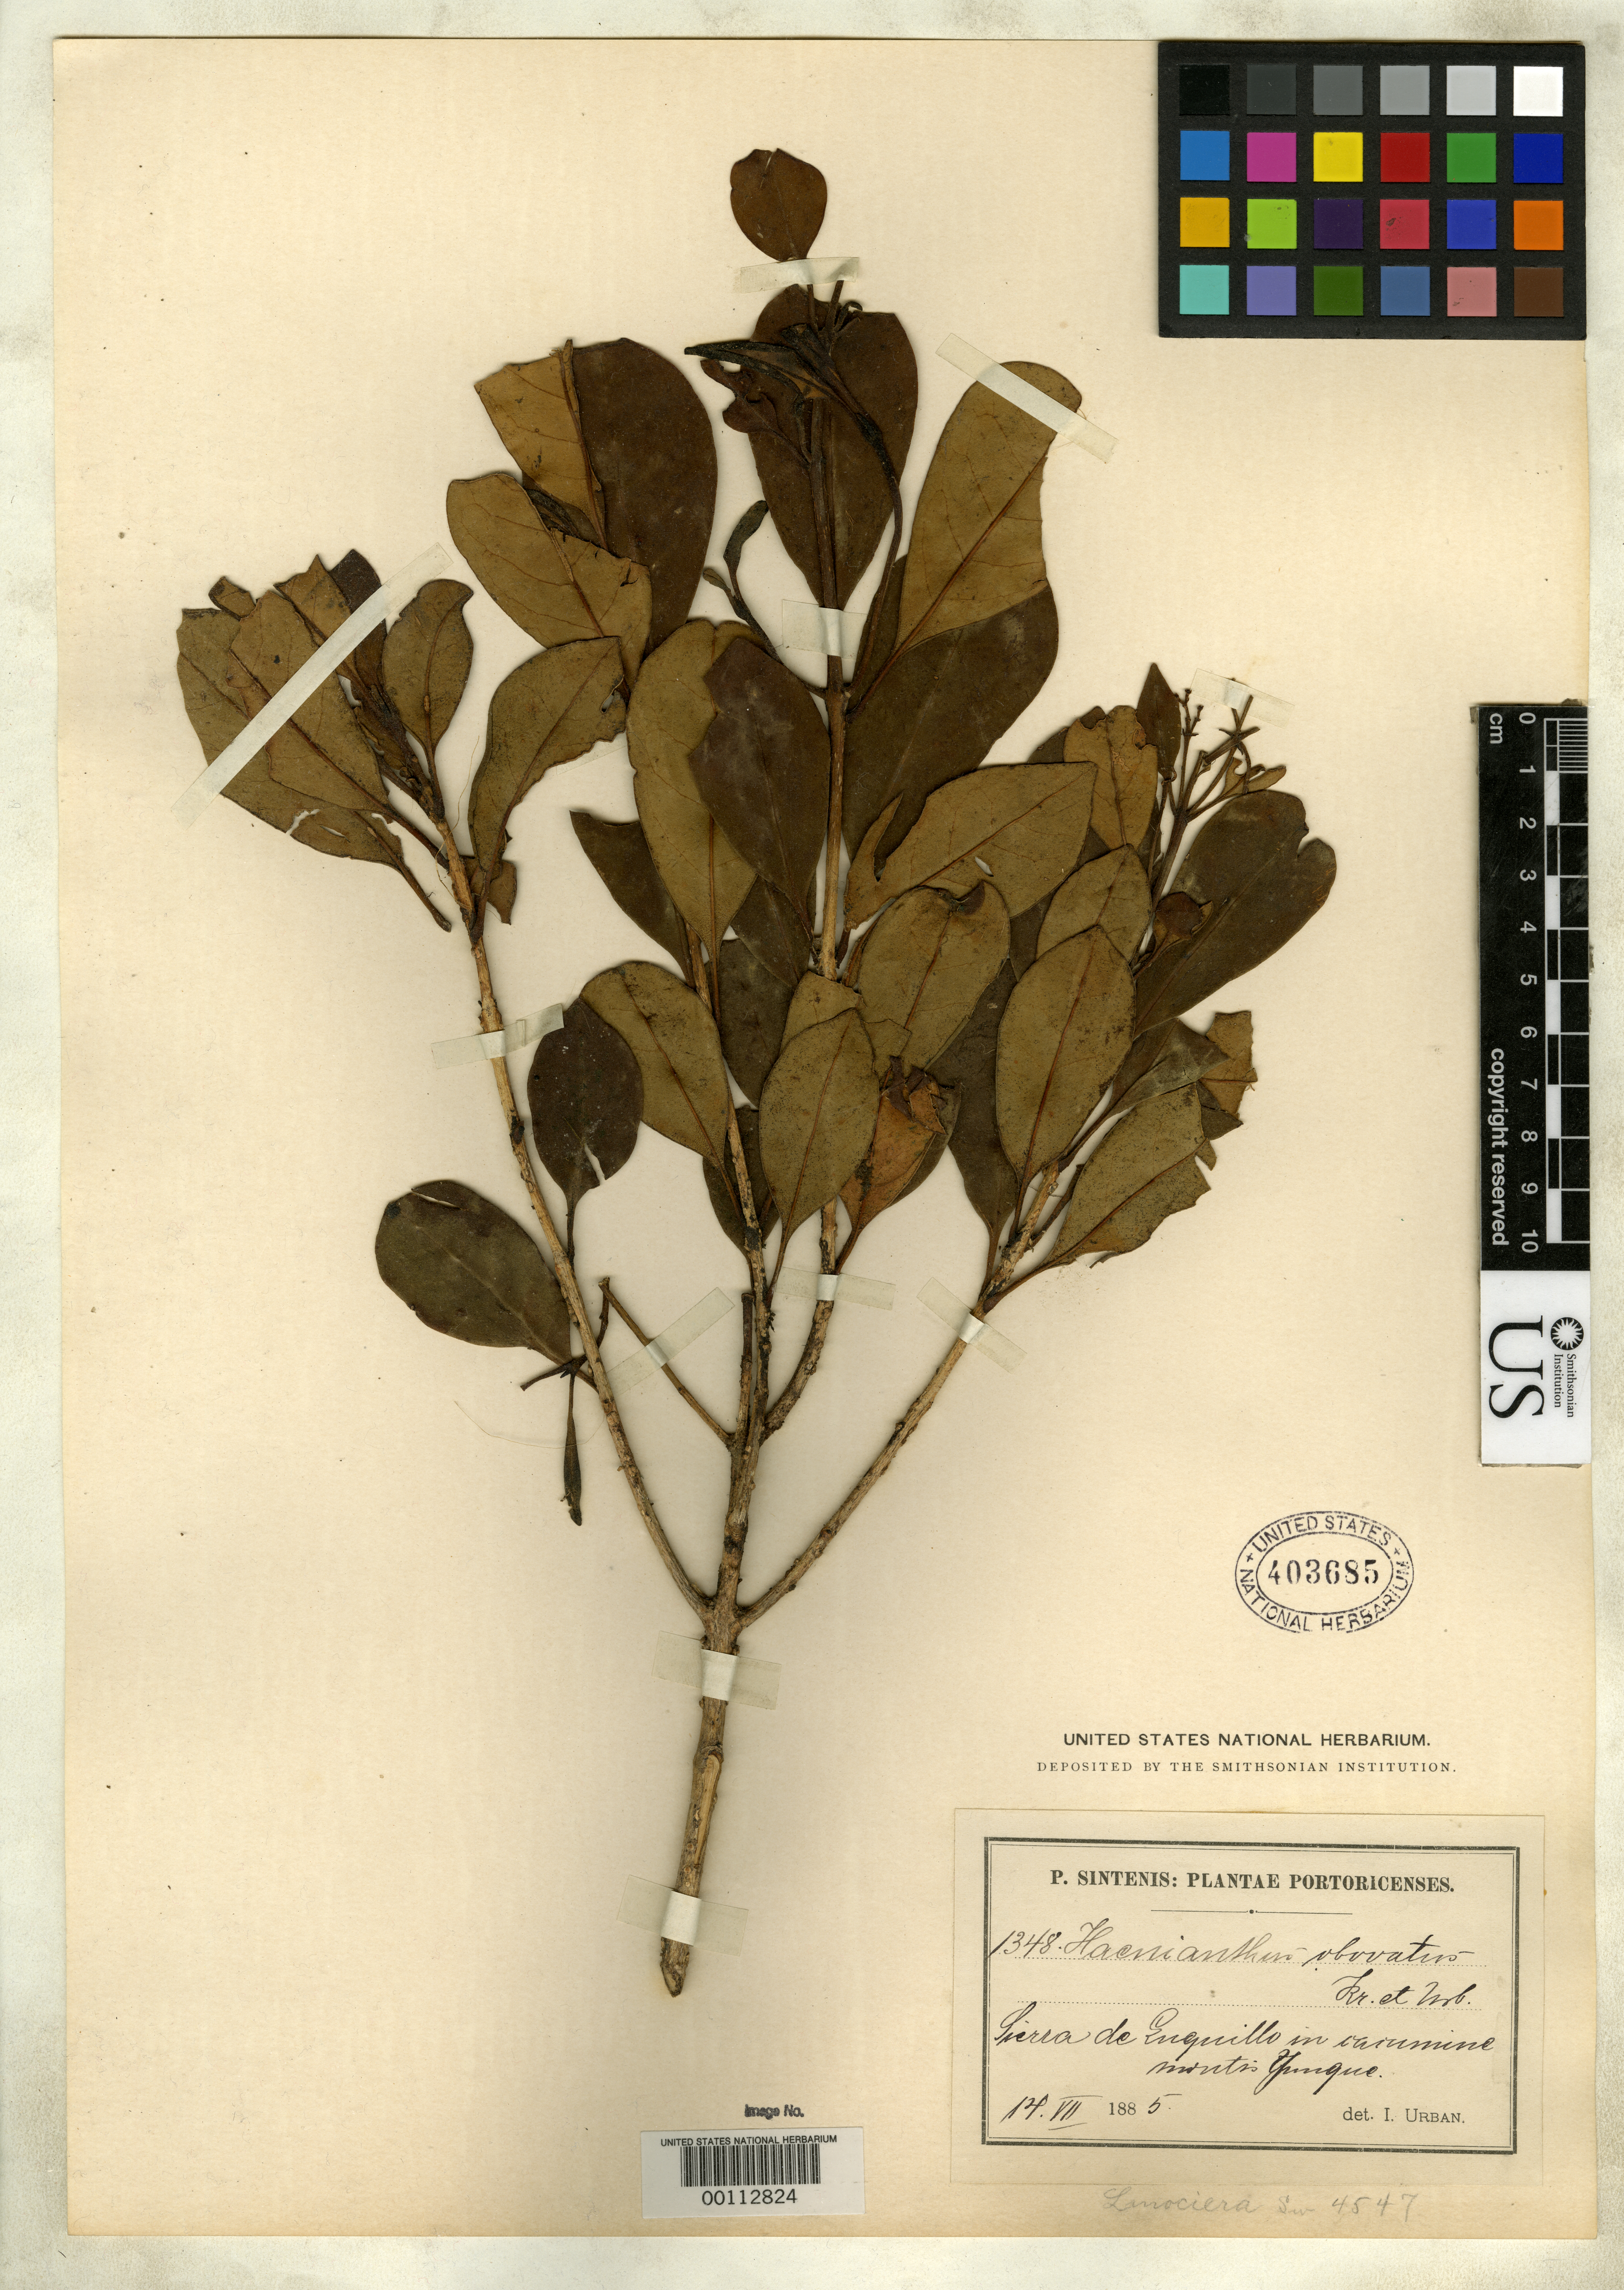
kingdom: Plantae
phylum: Tracheophyta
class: Magnoliopsida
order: Lamiales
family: Oleaceae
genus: Haenianthus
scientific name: Haenianthus obovatus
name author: Krug & Urb.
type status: Isotype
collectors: P. Sintenis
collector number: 1348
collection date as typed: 21 Aug 1885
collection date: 1885-08-21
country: Puerto Rico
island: Greater Antilles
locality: Sierra de Puqiullo, montis Junque.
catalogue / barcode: US 403685